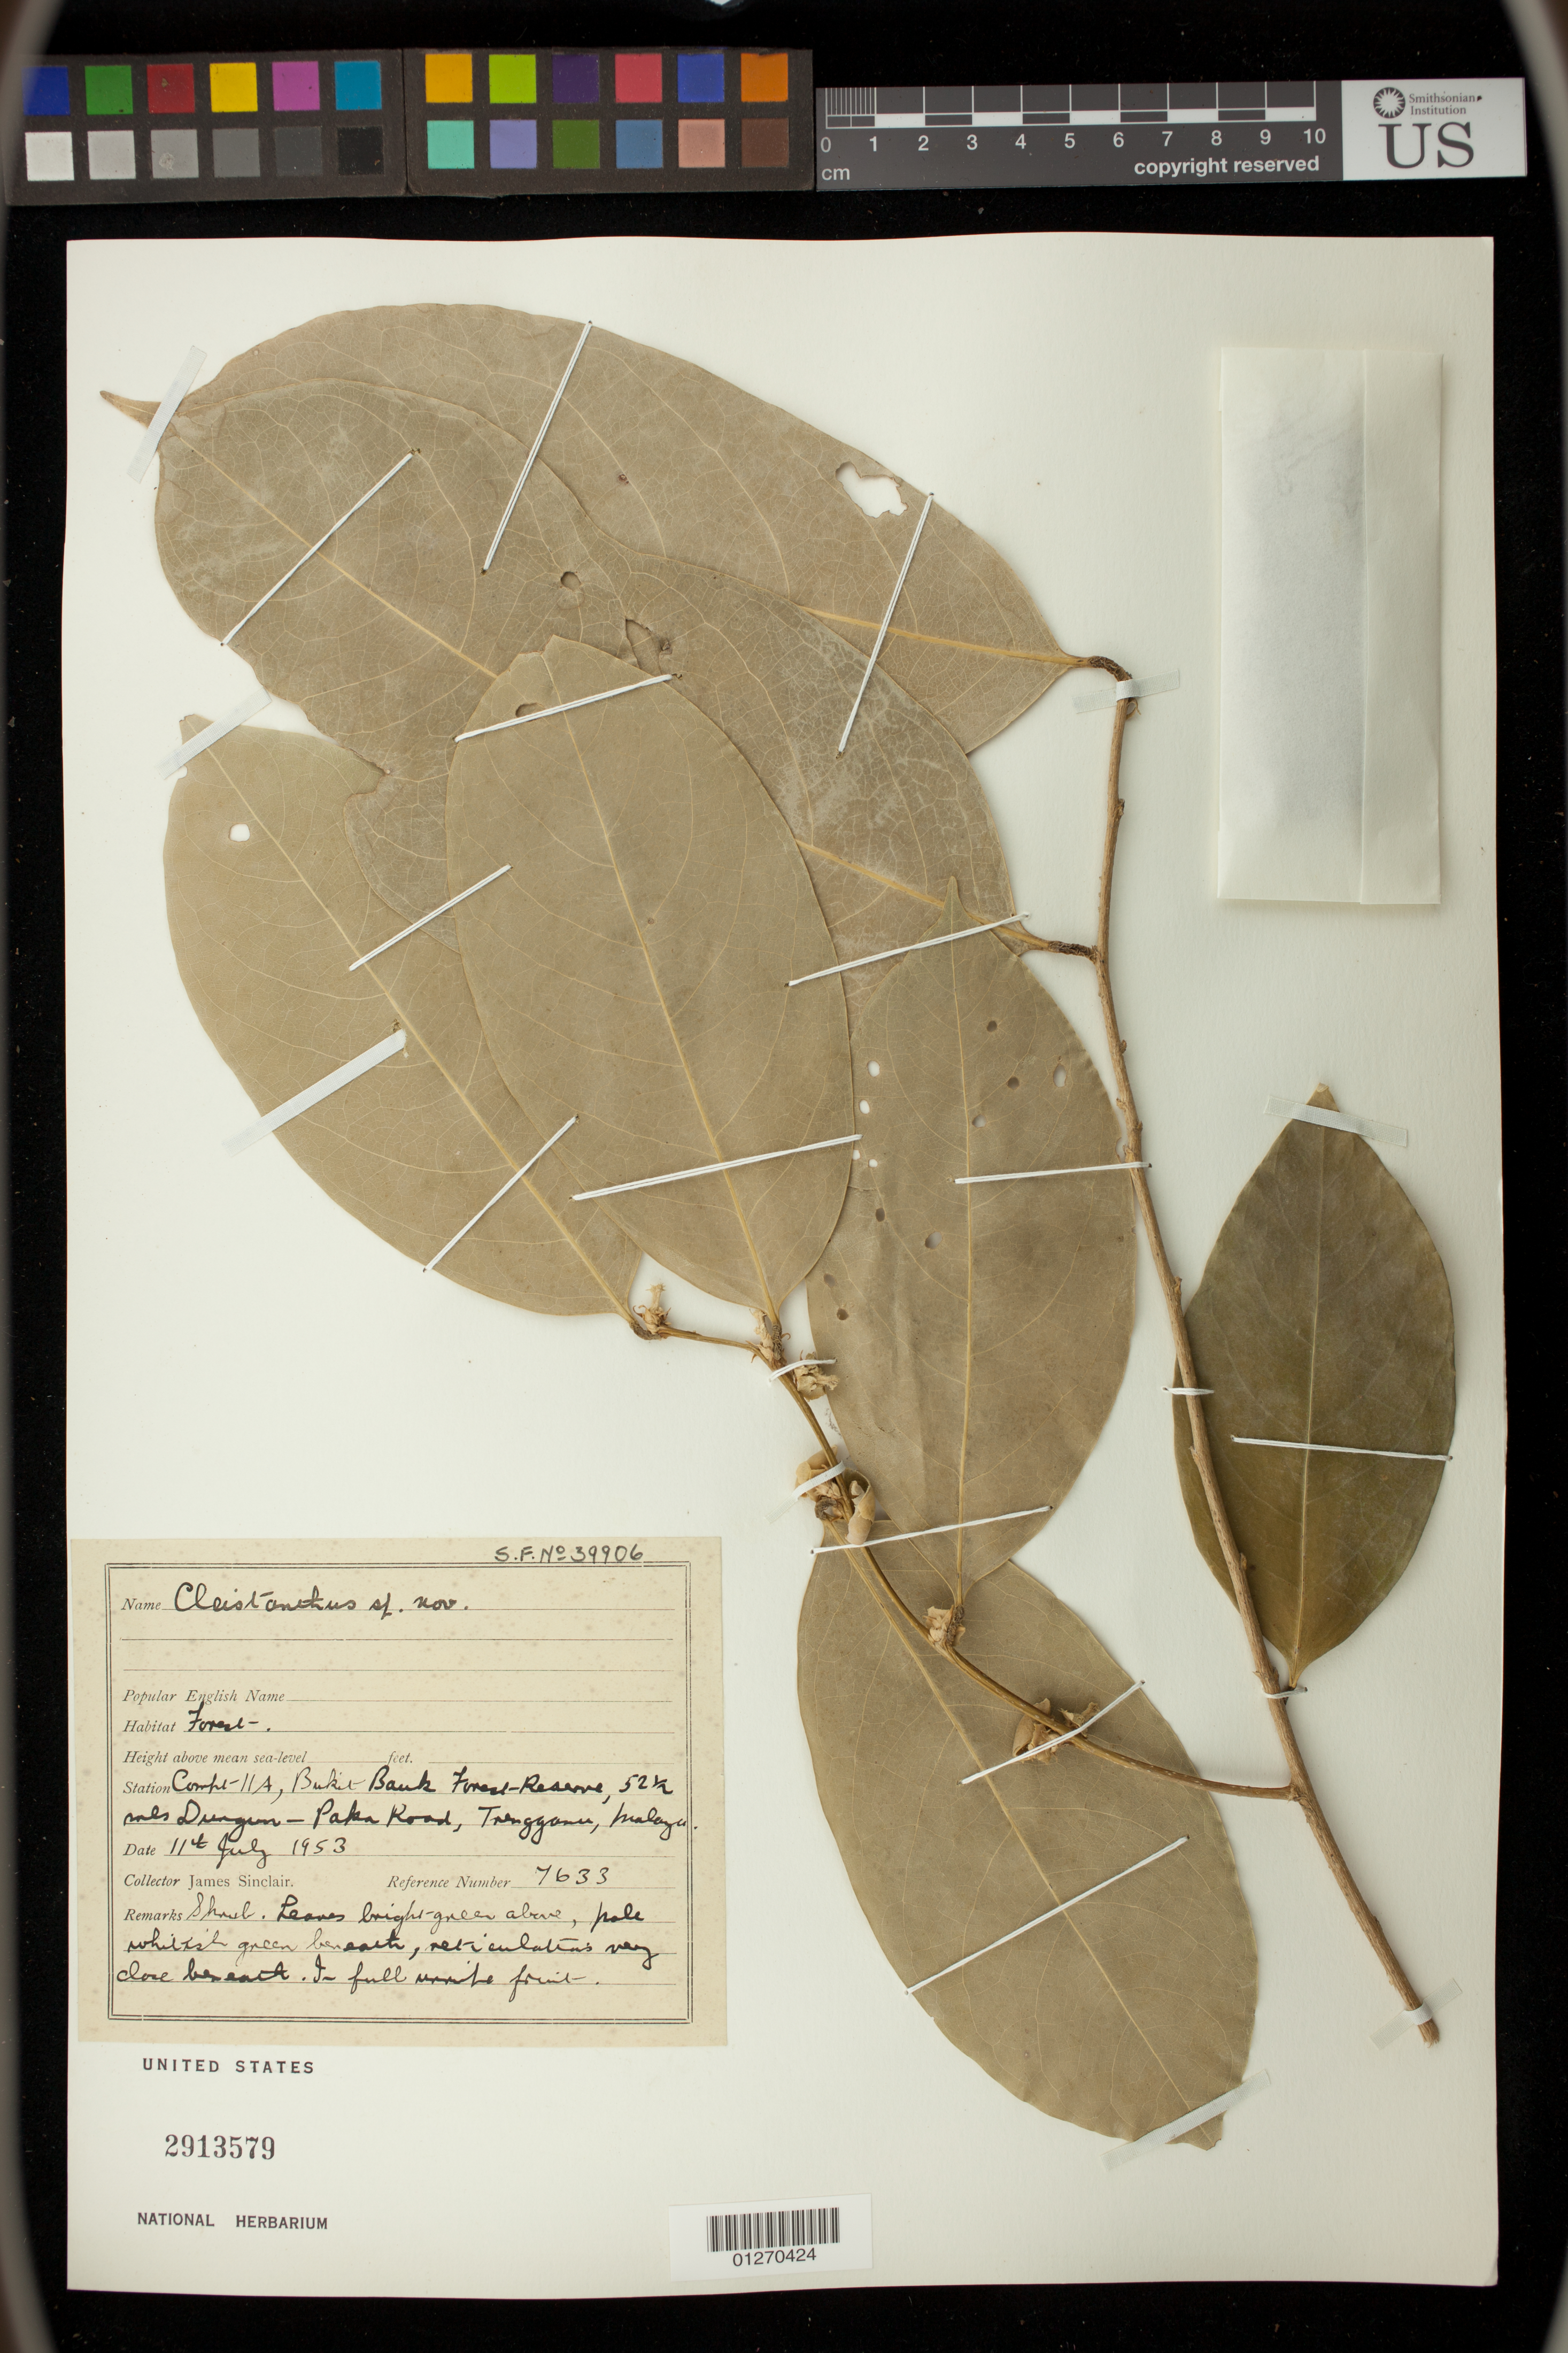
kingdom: Plantae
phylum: Tracheophyta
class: Magnoliopsida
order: Malpighiales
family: Phyllanthaceae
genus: Cleistanthus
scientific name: Cleistanthus sp.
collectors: J. Sinclair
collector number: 7633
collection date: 1953-07-11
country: Malaysia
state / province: Terengganu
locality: Compt 11A, Bukit Bank Forest Reserve, 52 1/2 miles Durgun-Paka Road, Terengganu, Malaya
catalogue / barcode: US 2913579